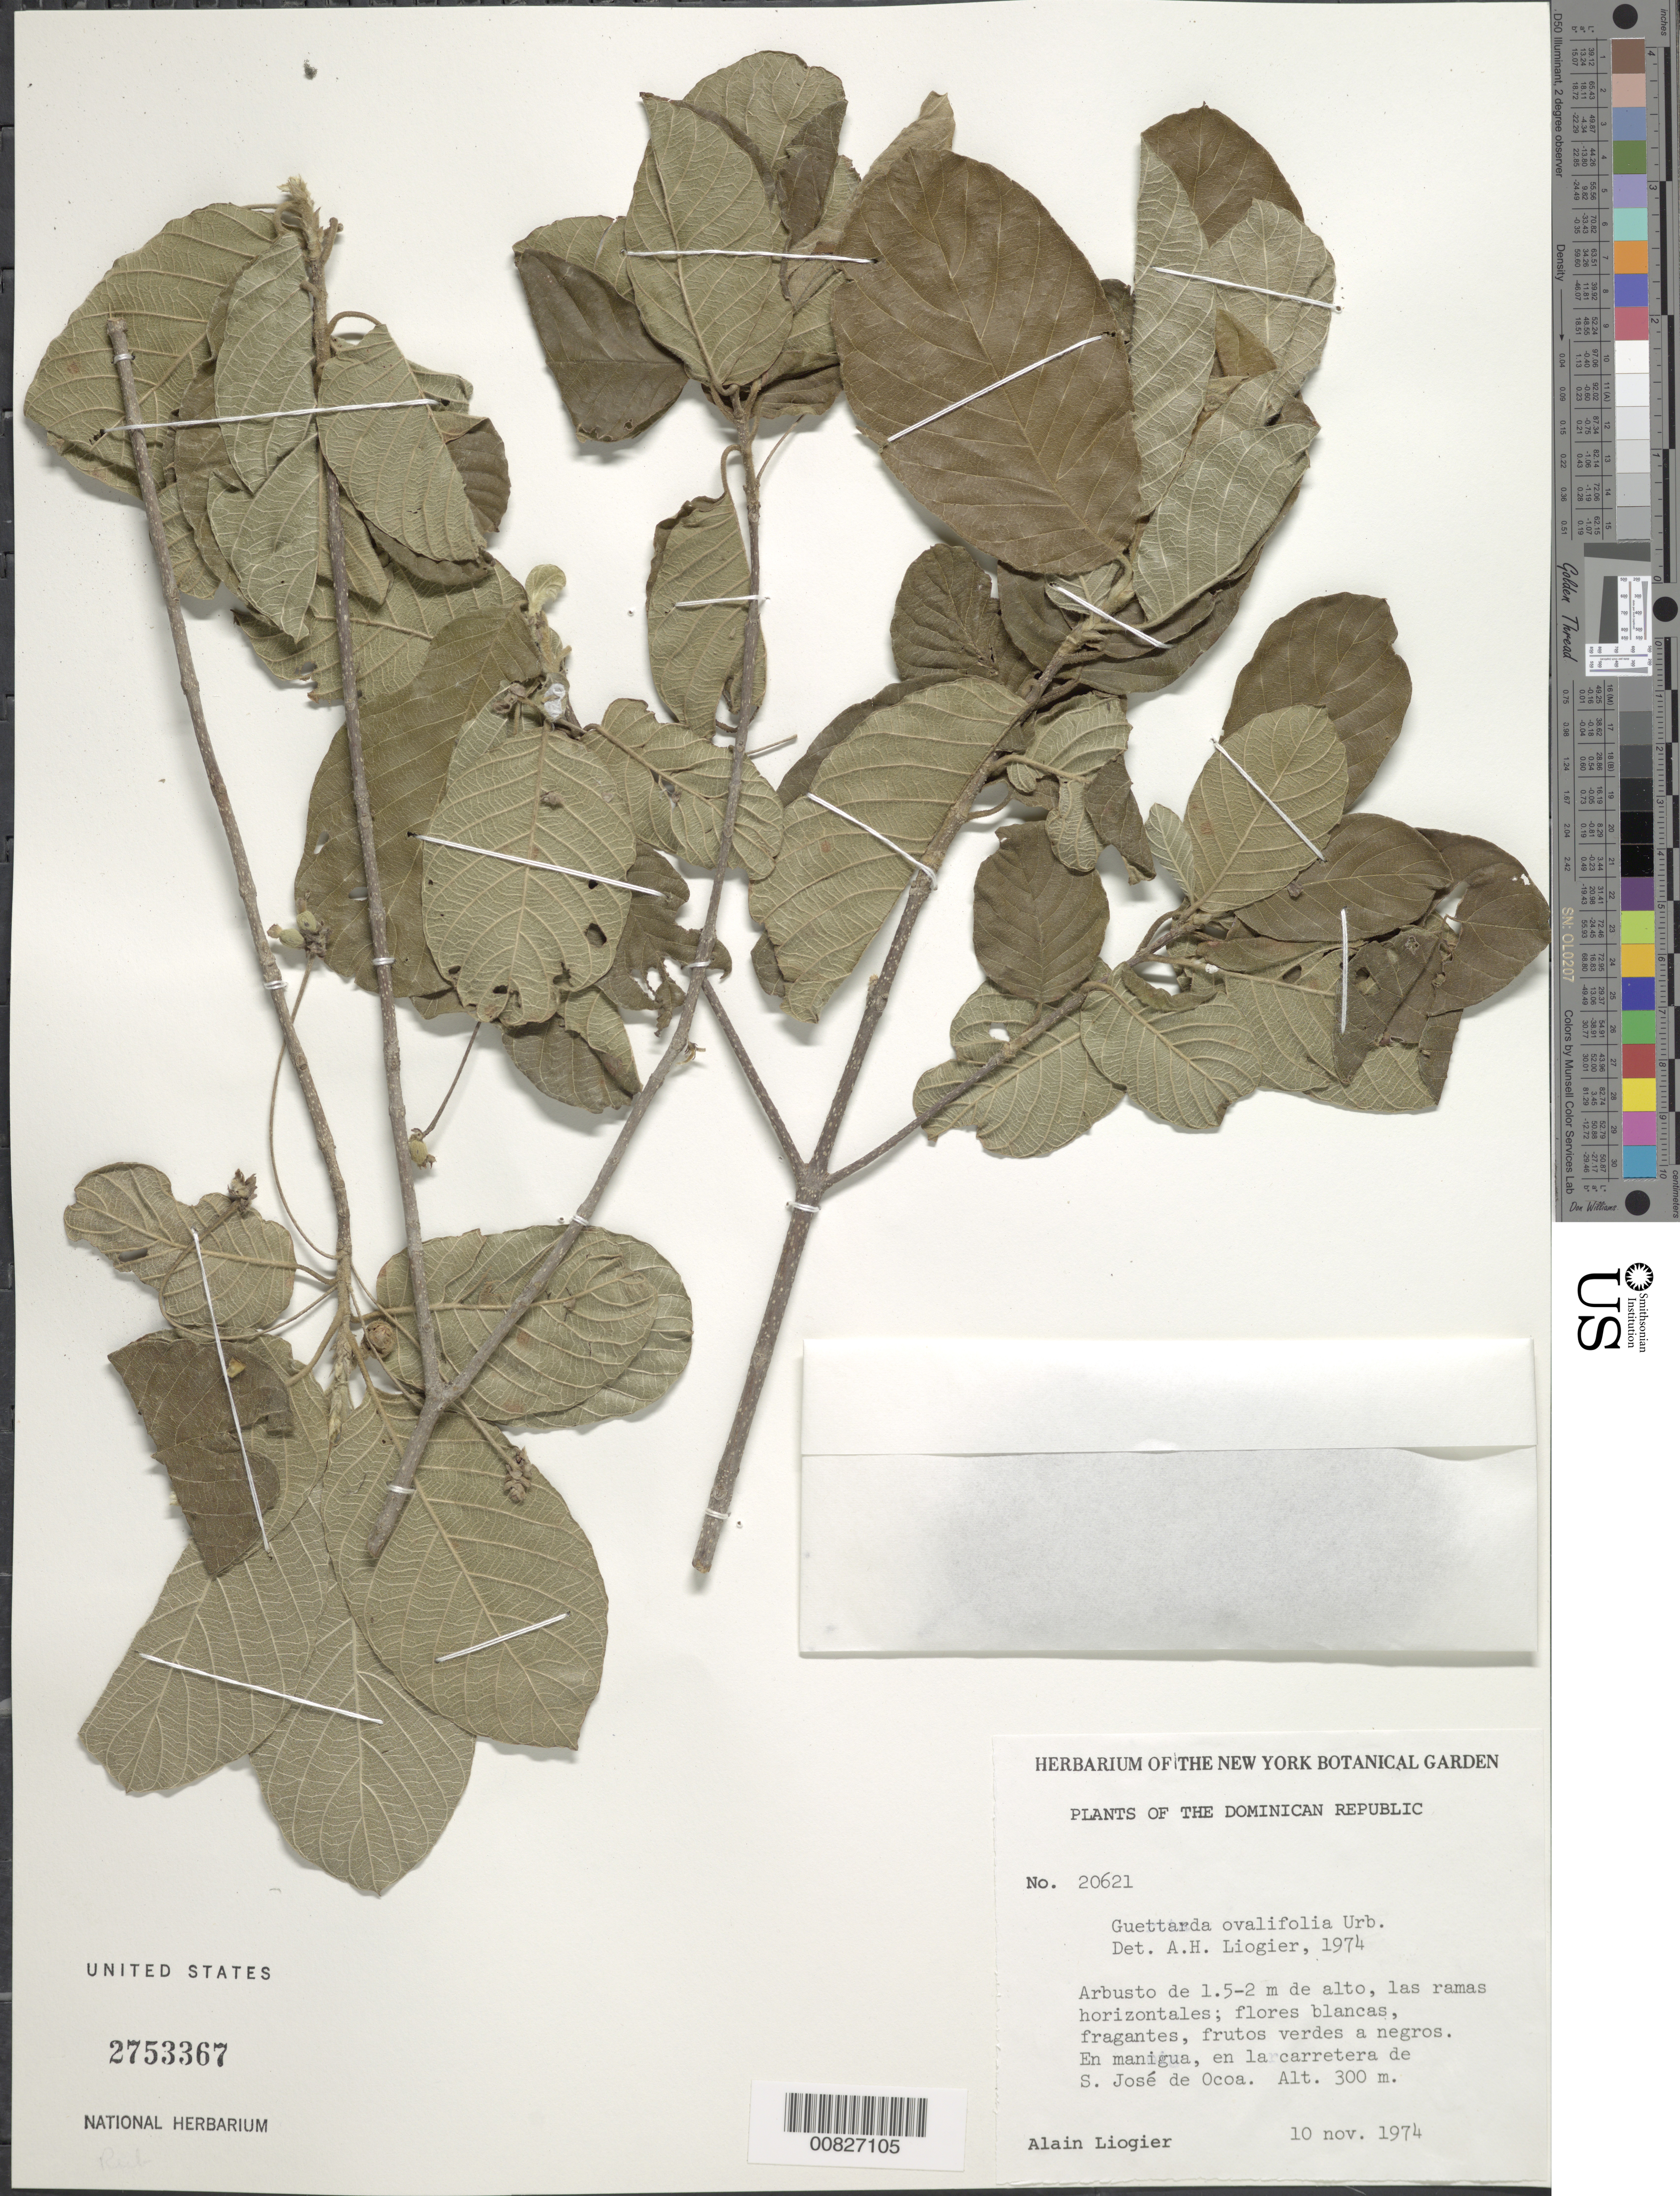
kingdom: Plantae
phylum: Tracheophyta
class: Magnoliopsida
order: Gentianales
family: Rubiaceae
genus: Guettarda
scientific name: Guettarda ovalifolia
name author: Urb.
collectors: A. H. Liogier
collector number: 20621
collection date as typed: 10 Nov 1974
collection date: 1974-11-10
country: Dominican Republic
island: Hispaniola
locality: En la carretera de San José de Ocoa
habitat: En manigua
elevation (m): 300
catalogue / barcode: US 2753367